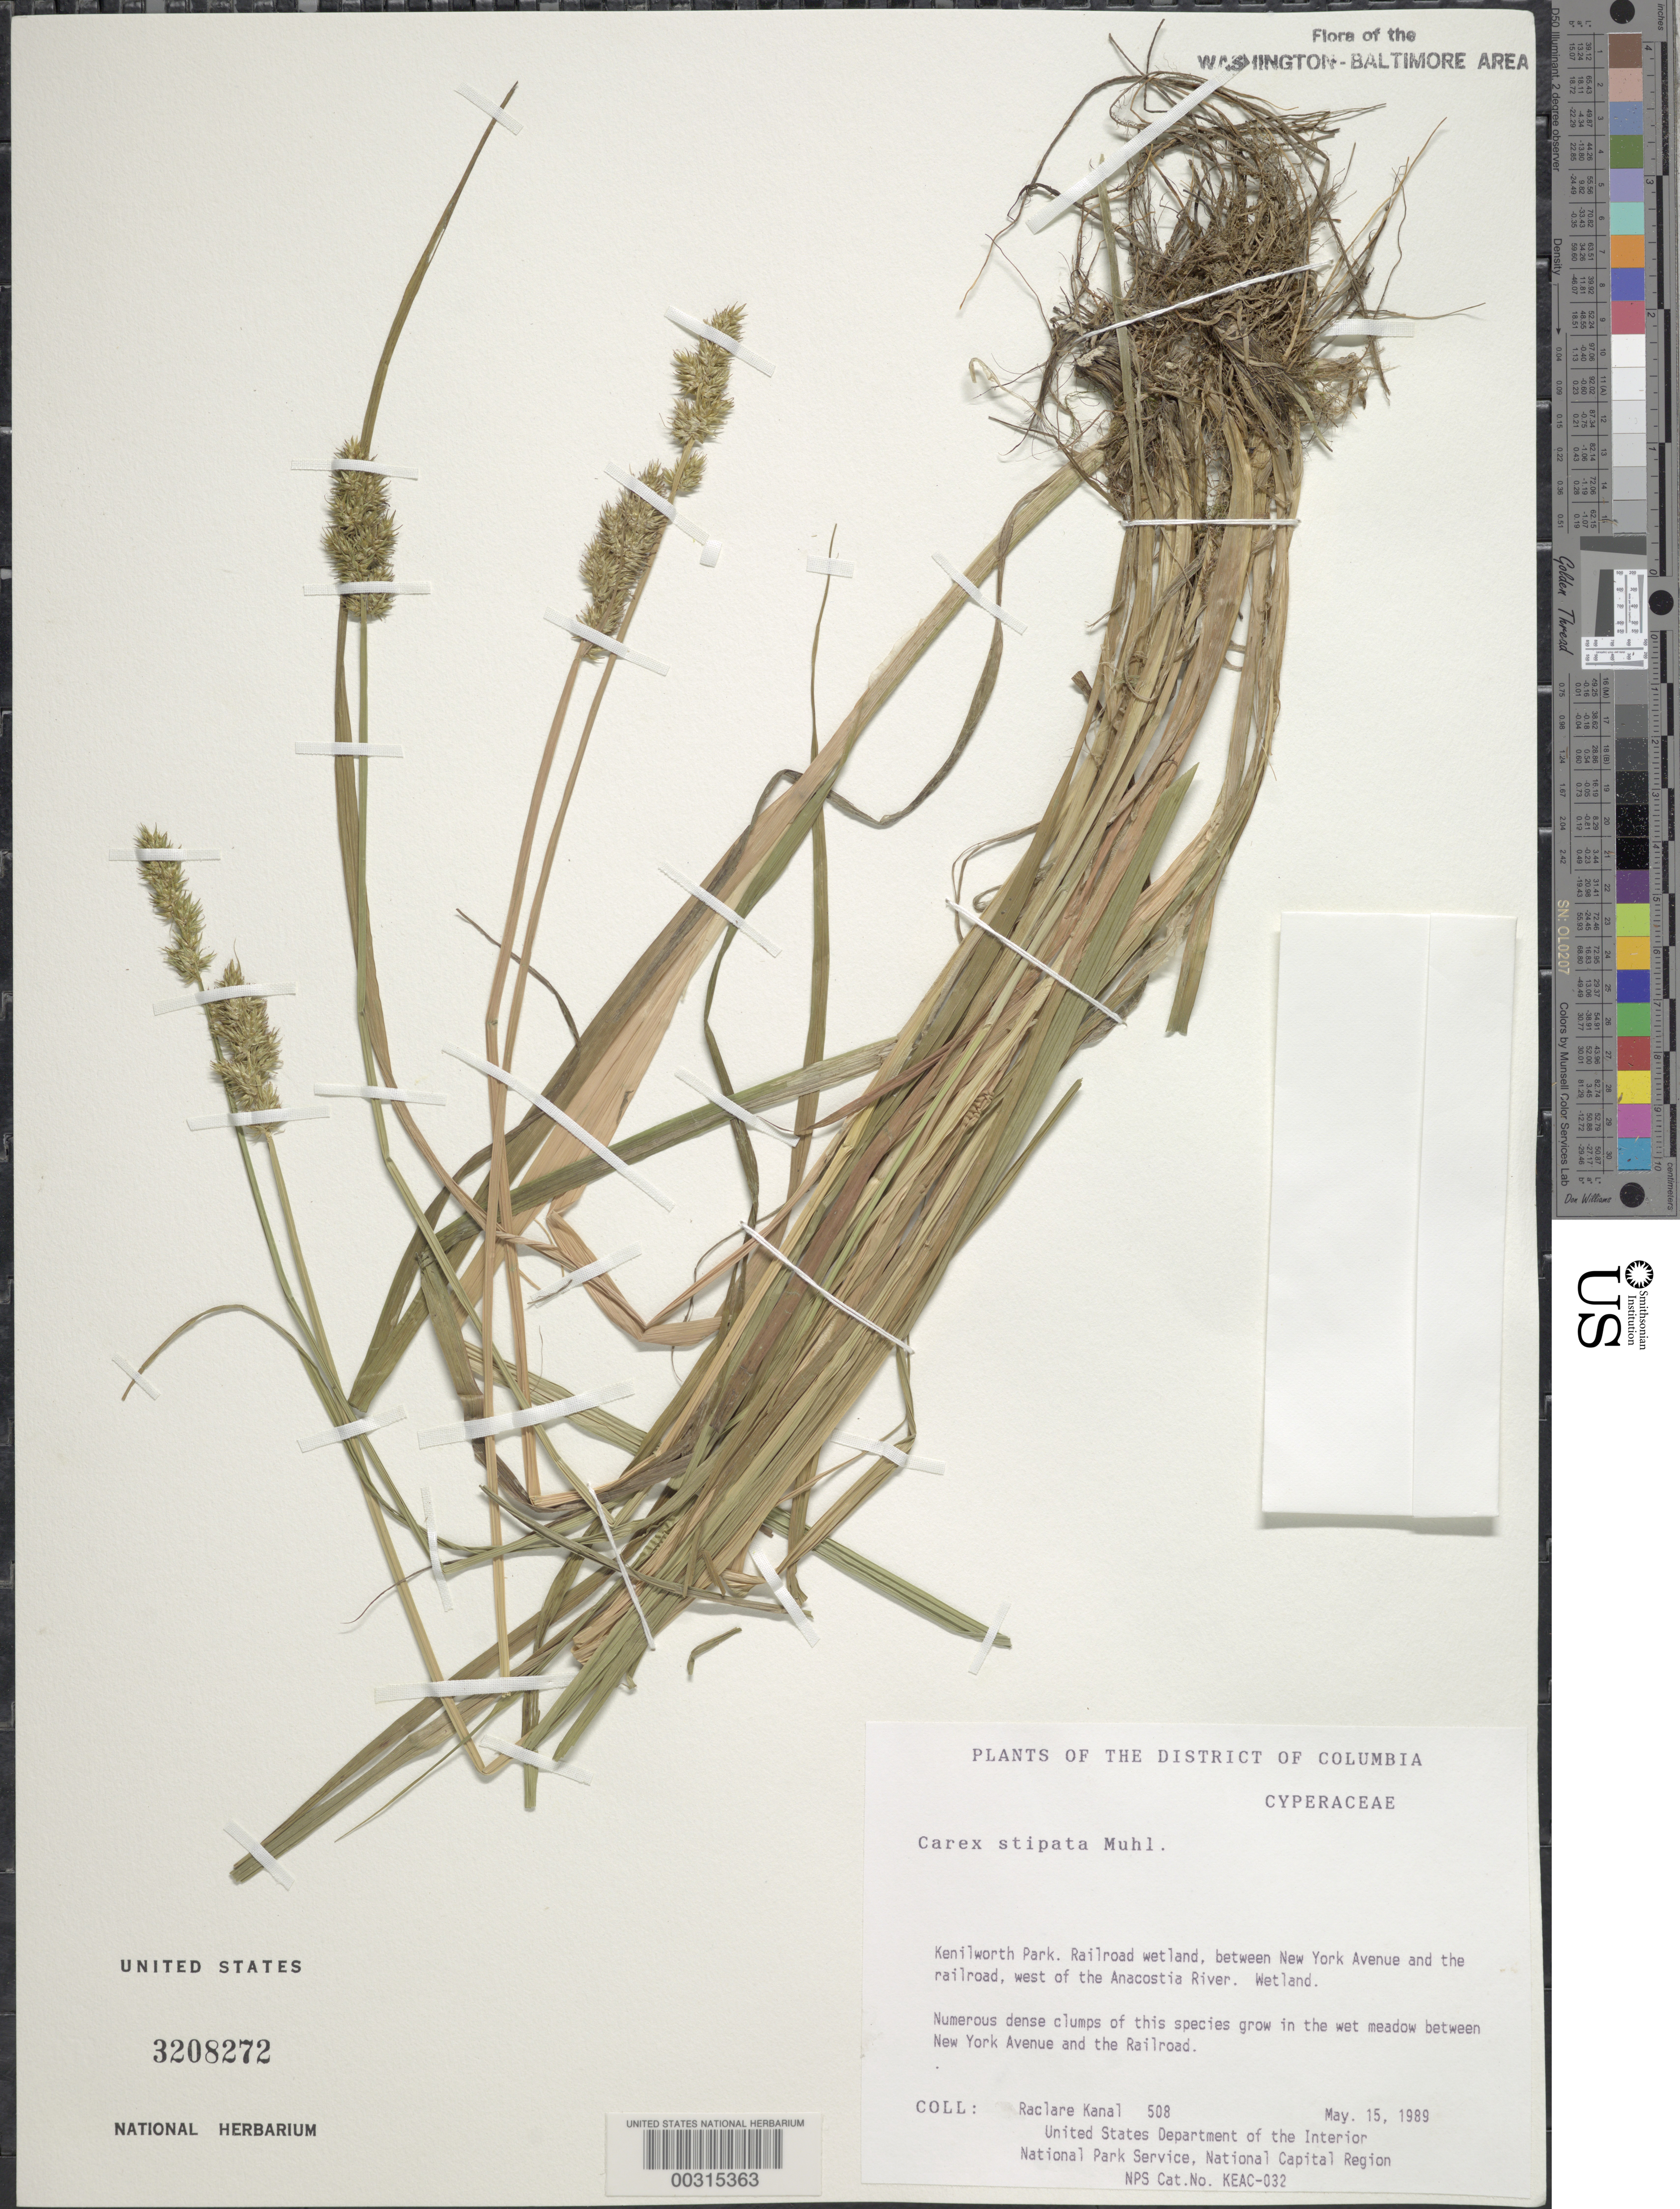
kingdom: Plantae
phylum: Tracheophyta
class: Liliopsida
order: Poales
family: Cyperaceae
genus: Carex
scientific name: Carex stipata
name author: Muhl. ex Willd.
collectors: R. Kanal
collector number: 508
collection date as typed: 15 May 1989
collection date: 1989-05-15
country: United States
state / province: District of Columbia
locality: Kenilworth Park, between New York Ave. and the RR, W of Anacostia River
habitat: Wetland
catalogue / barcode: US 3208272